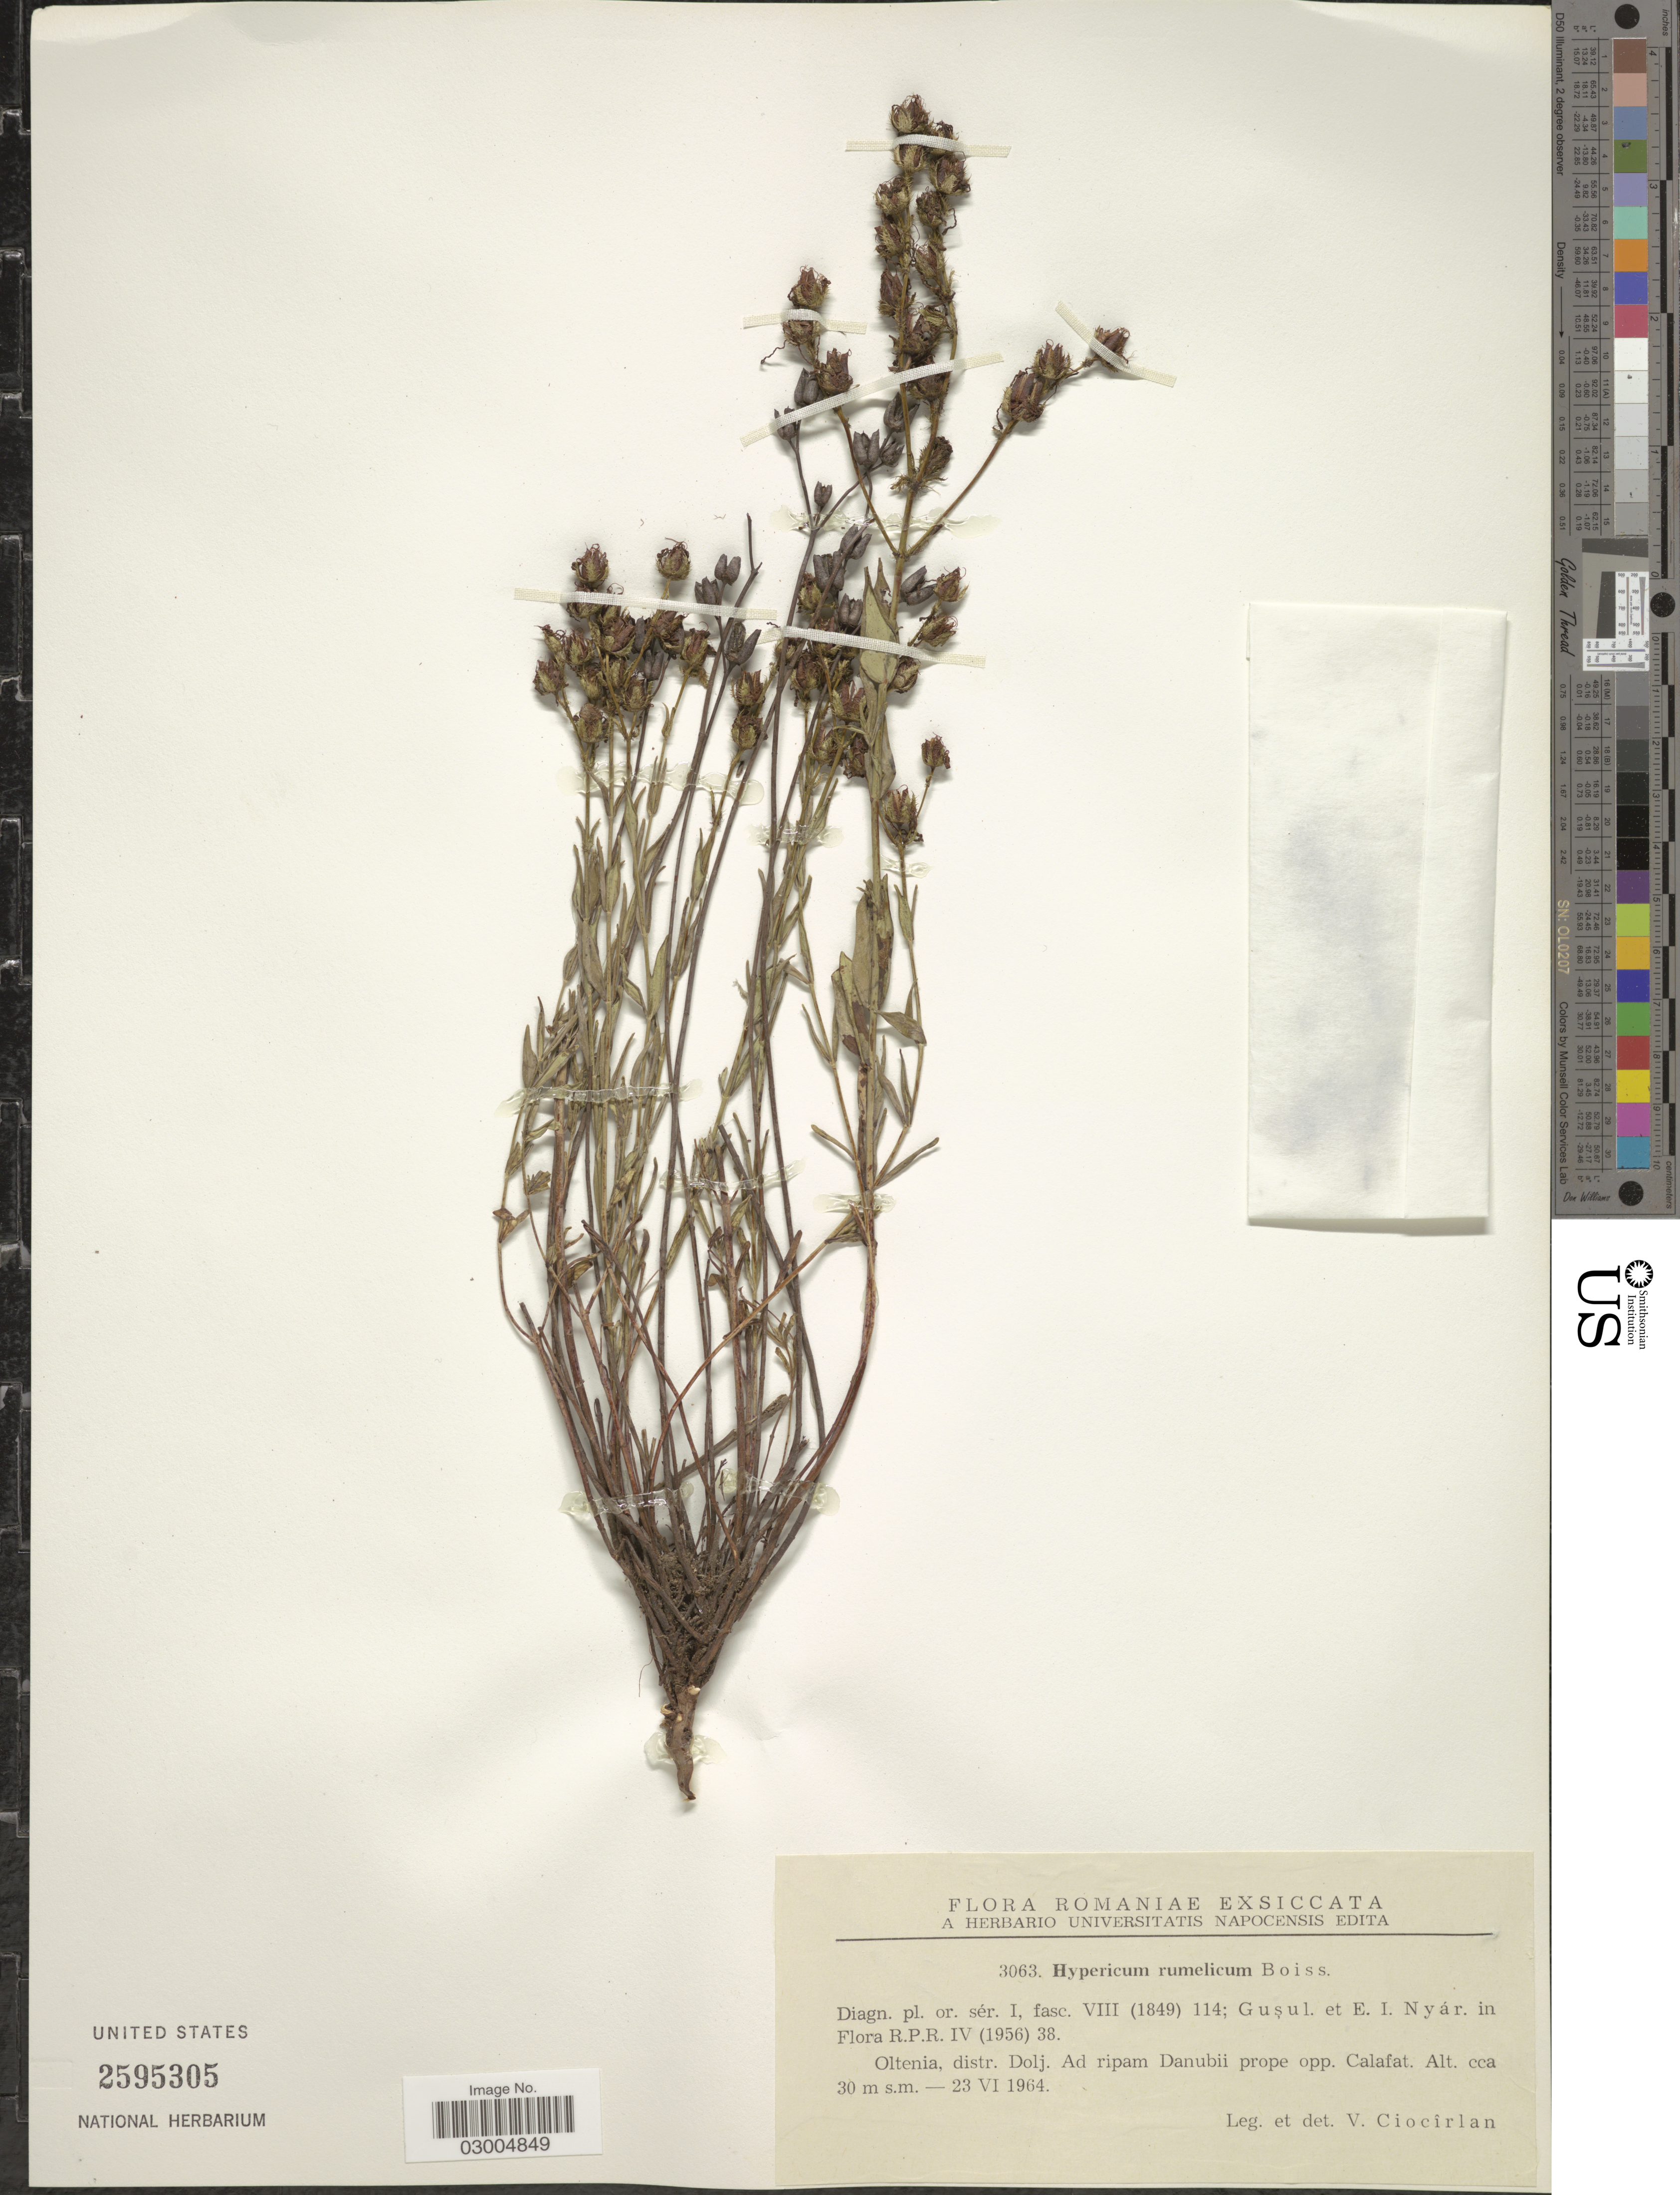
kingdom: Plantae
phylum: Tracheophyta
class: Magnoliopsida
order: Malpighiales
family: Hypericaceae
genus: Hypericum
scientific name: Hypericum rumeliacum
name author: Boiss.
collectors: V. Ciocirlan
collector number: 3063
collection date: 1964-06-23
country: Romania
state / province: Dolj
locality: Oltenia, distr. Dolj. Ad ripam Danubii prope opp. Calafat.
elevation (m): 30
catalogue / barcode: US 2595305